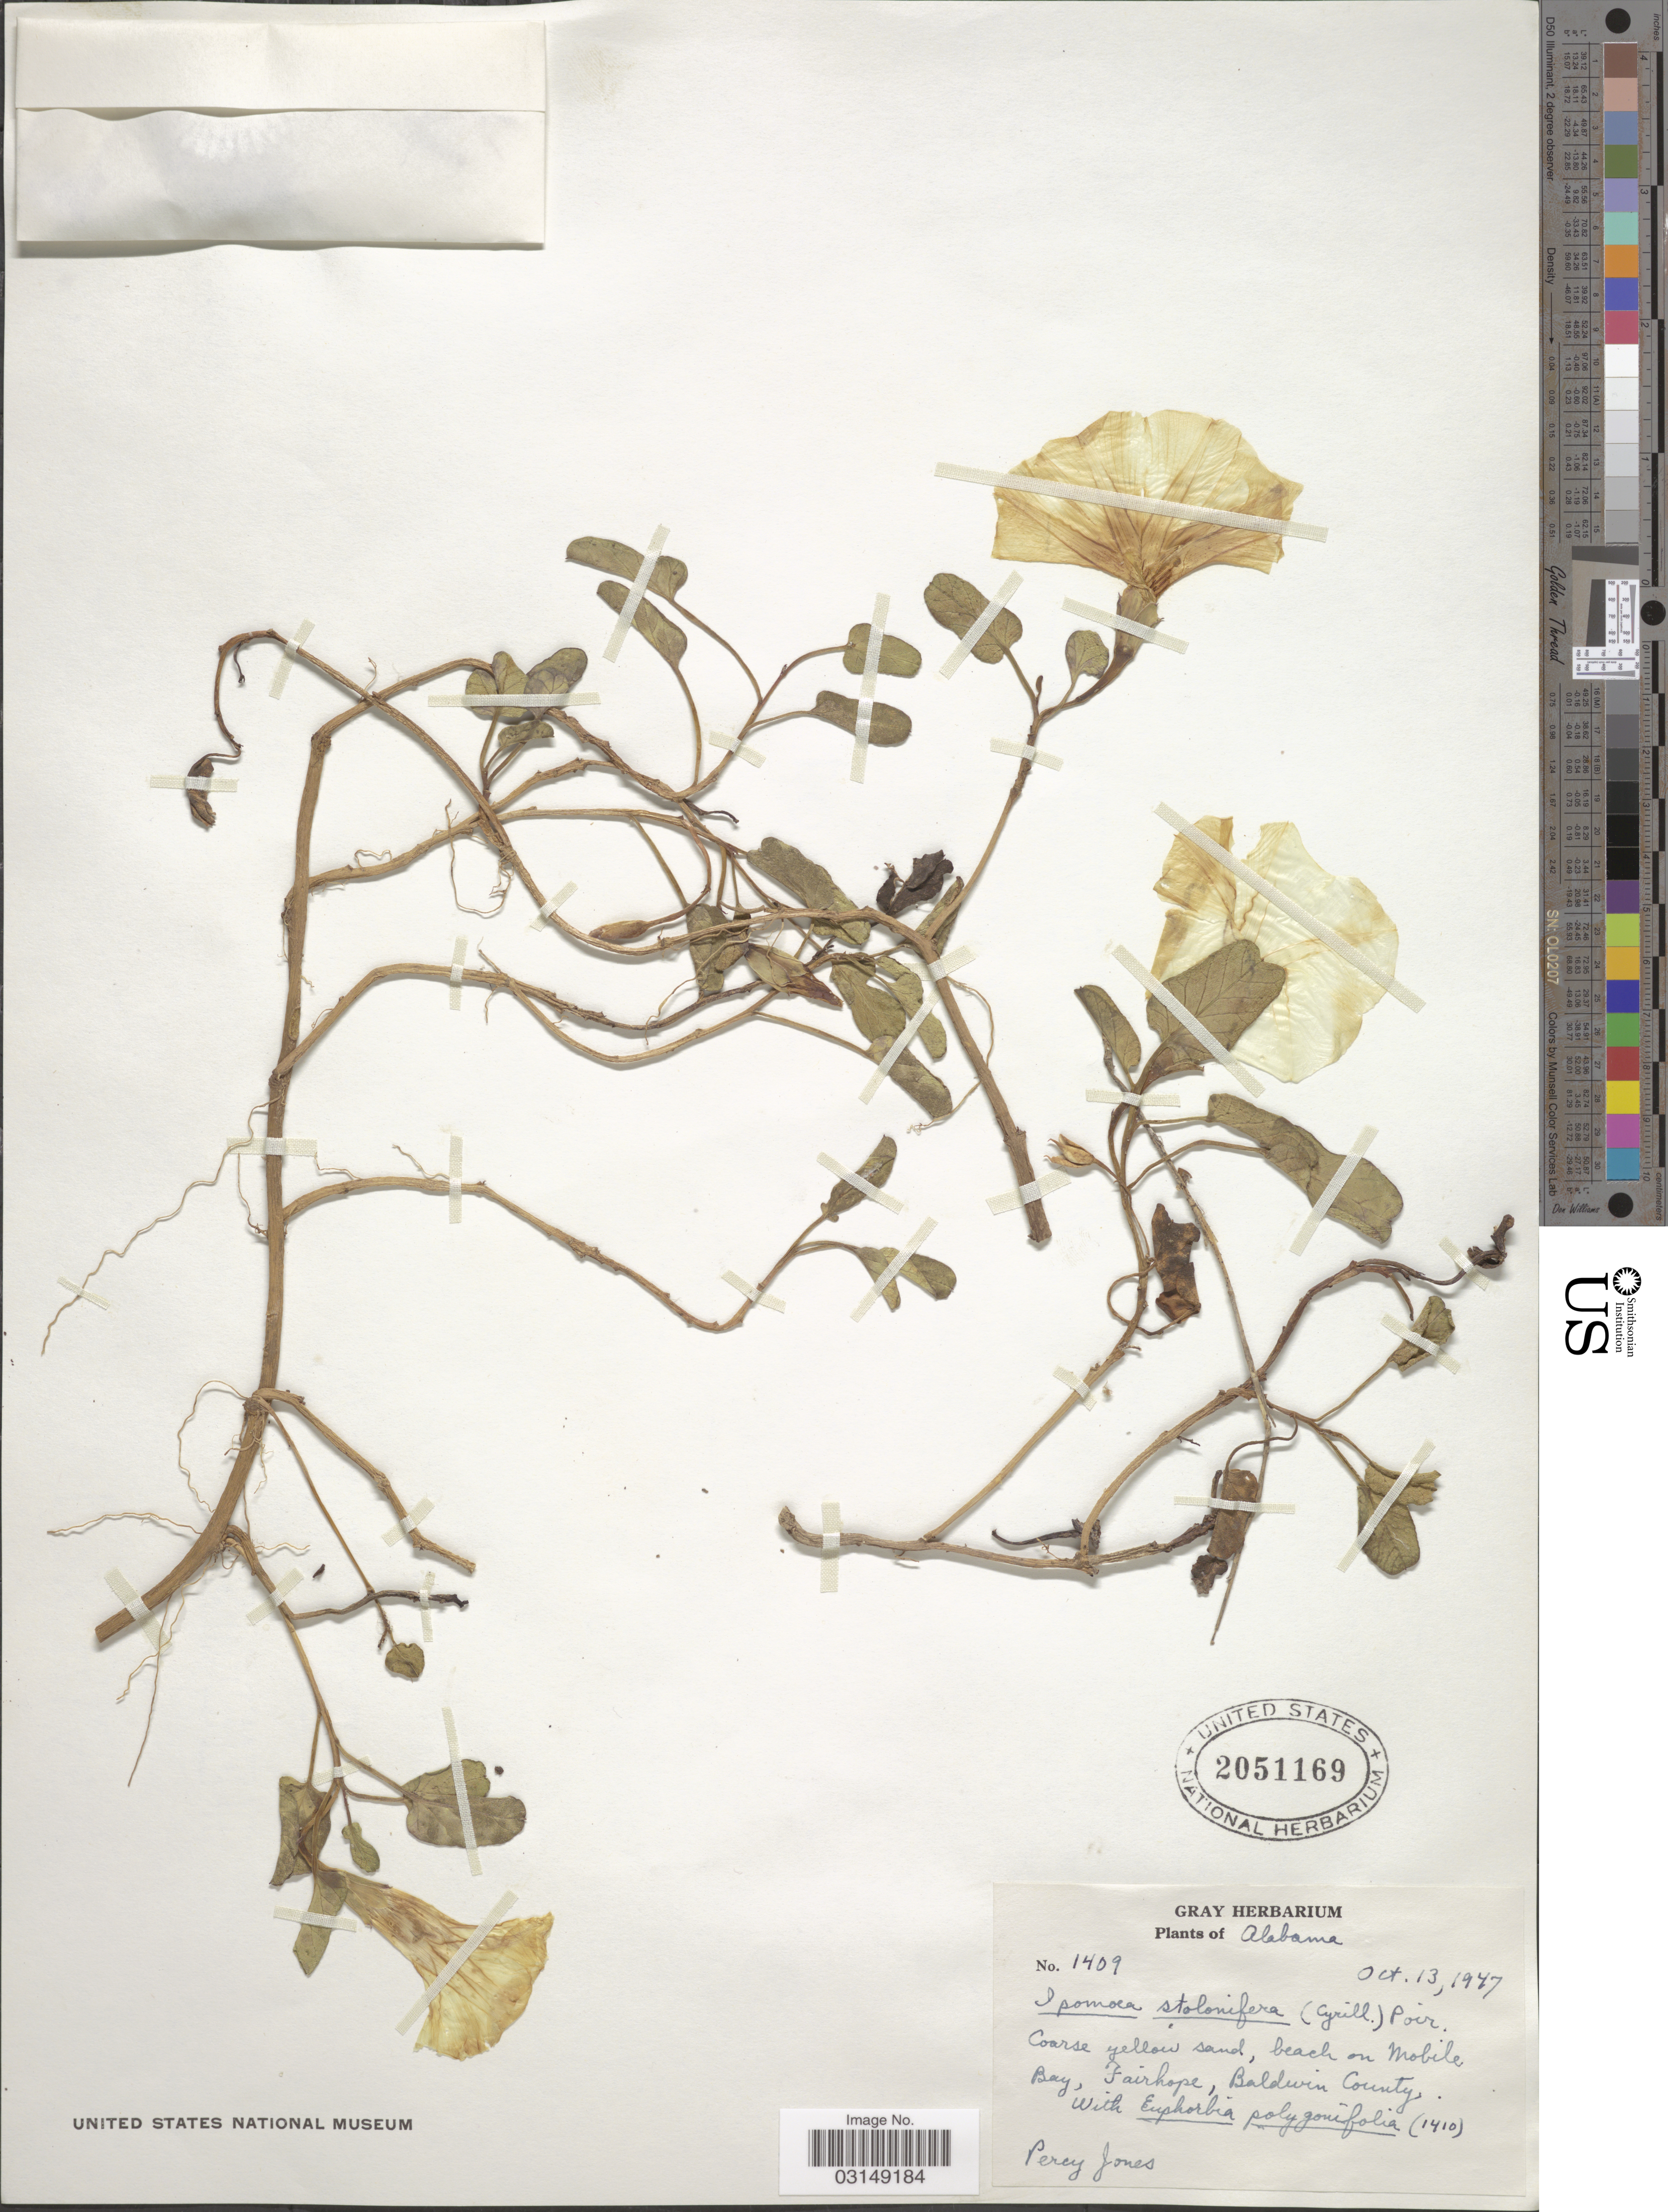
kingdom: Plantae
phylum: Tracheophyta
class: Magnoliopsida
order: Solanales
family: Convolvulaceae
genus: Ipomoea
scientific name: Ipomoea stolonifera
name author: (Cirillo) J.F. Gmel.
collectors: P. Jones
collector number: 1409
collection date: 1947-10-13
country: United States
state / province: Alabama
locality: Beach on Mobile Bay, Fairhope, Baldwin County.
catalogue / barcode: US 2051169